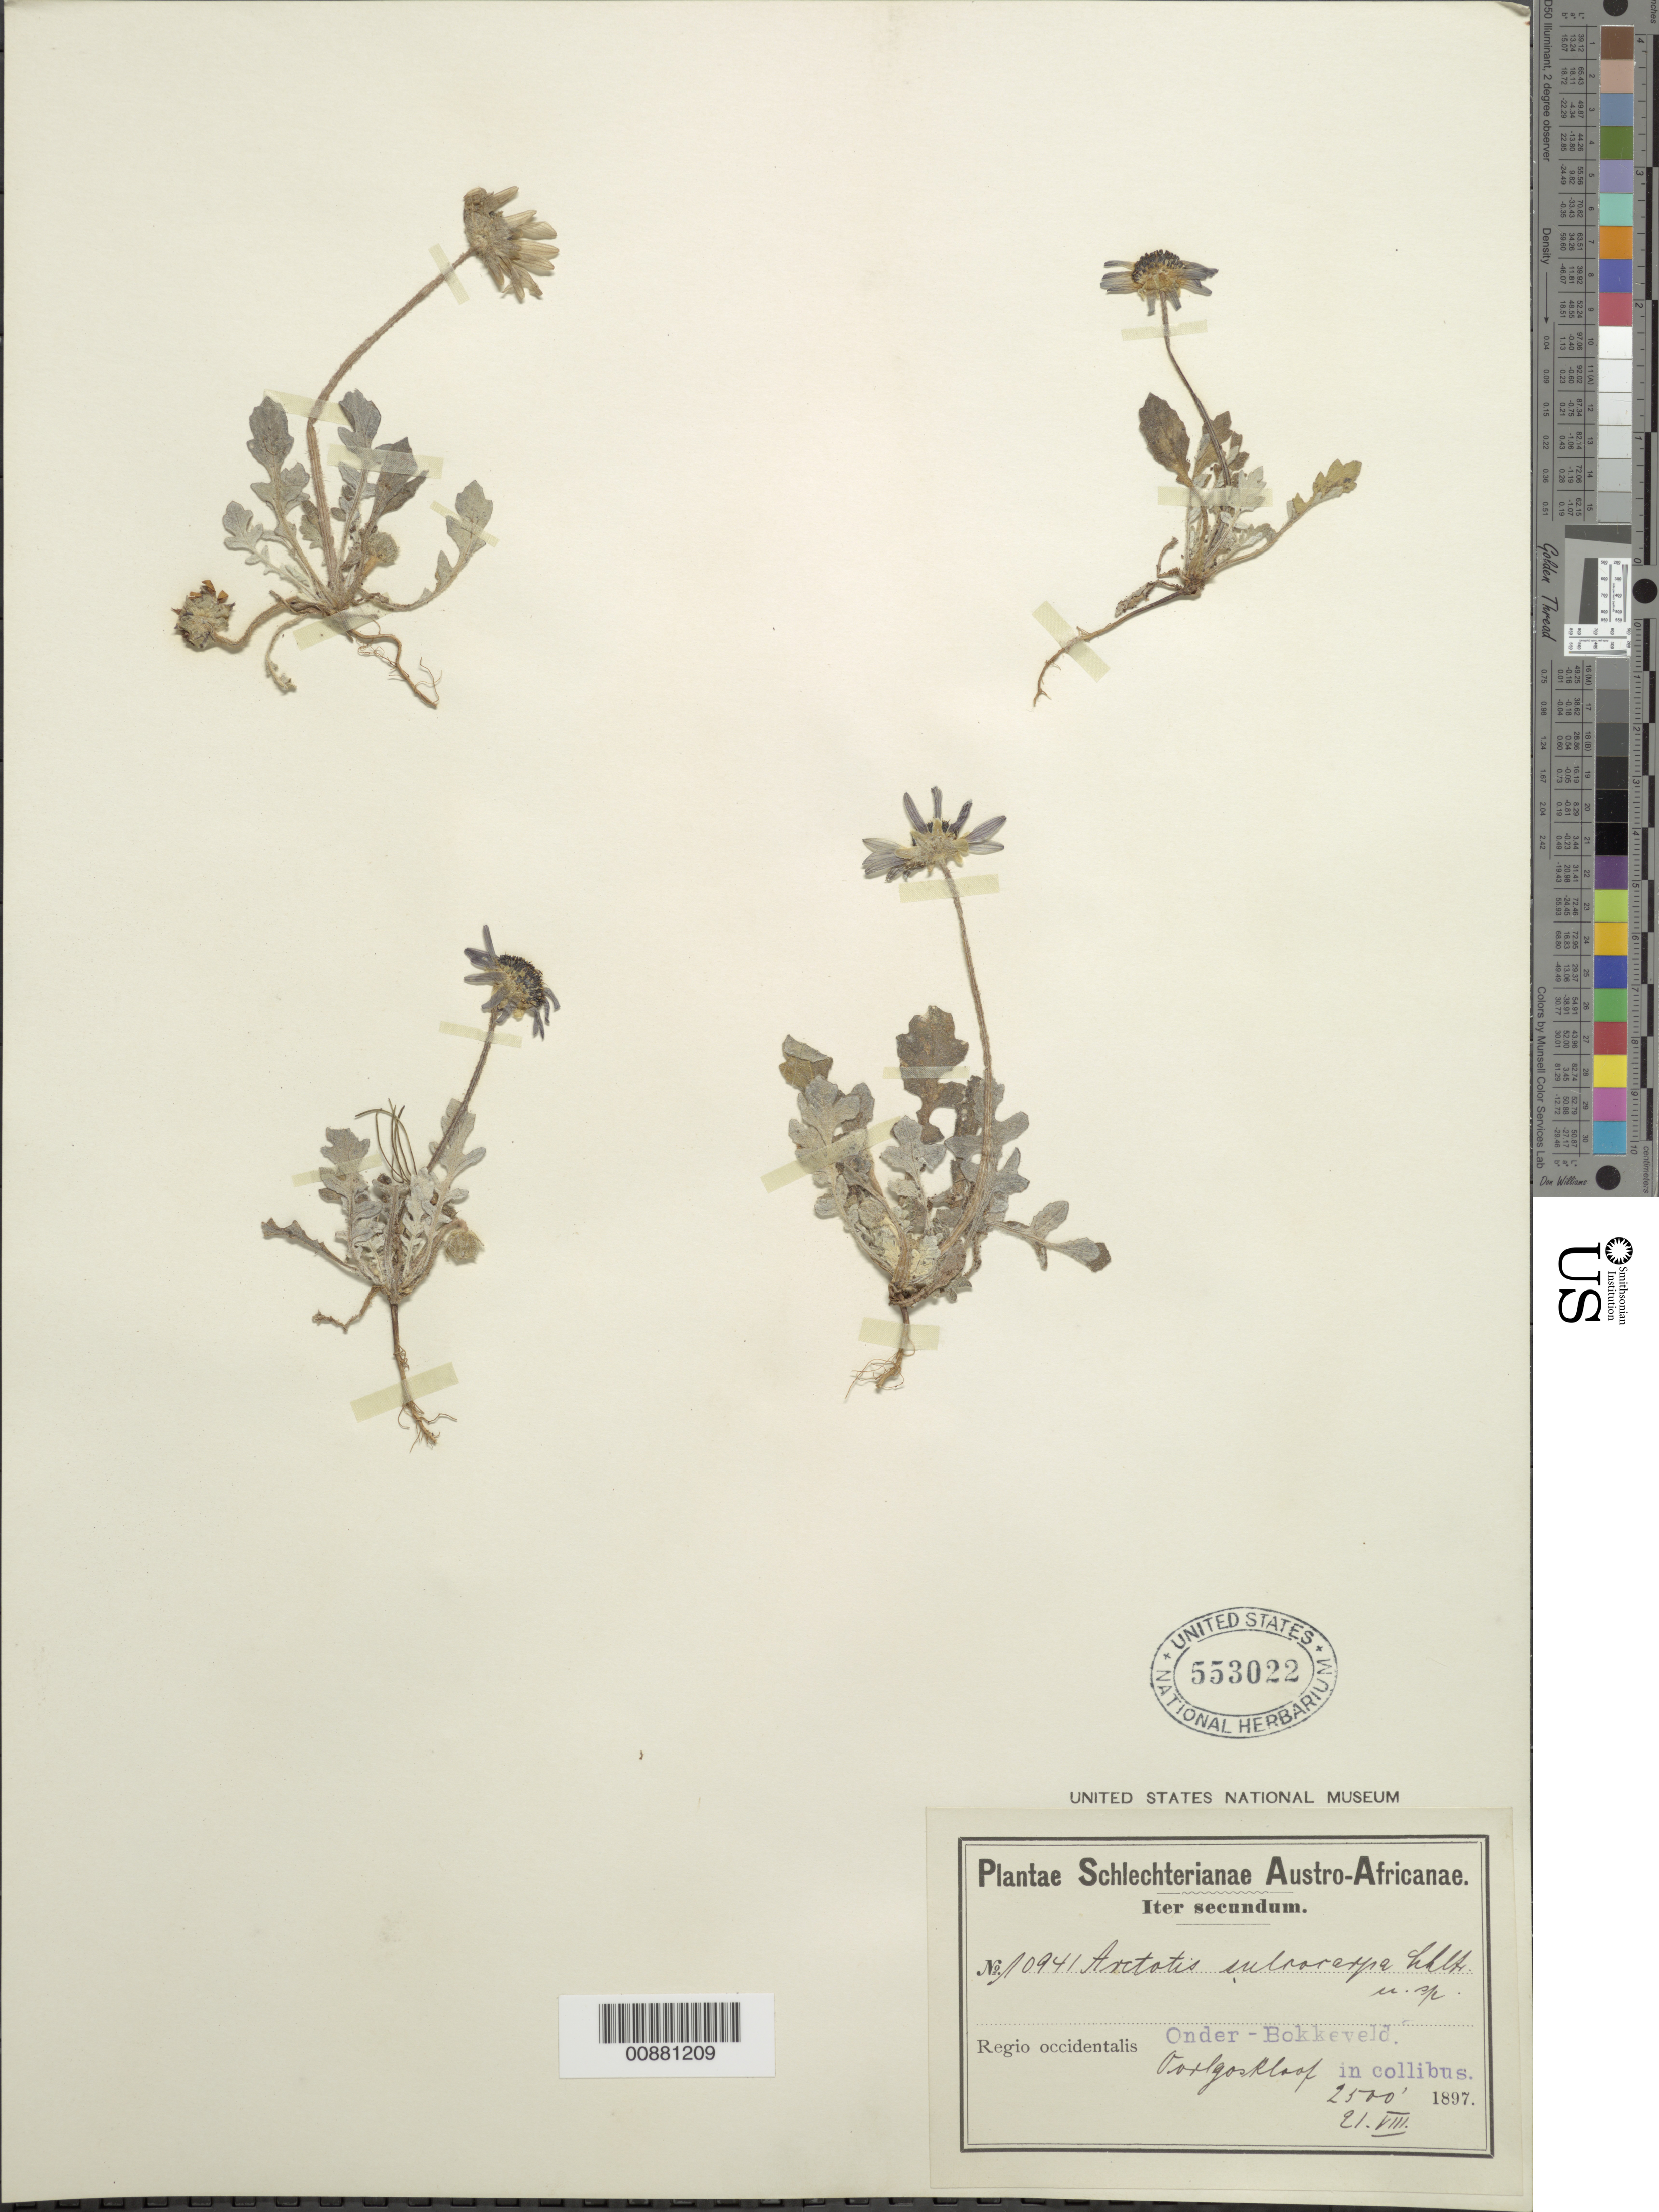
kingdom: Plantae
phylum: Tracheophyta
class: Magnoliopsida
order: Asterales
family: Asteraceae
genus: Arctotis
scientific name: Arctotis sp.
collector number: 10941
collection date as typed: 21 August 1897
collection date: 1897-08-21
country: South Africa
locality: Onder-Bokkeveld, Ovilgoskloof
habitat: Collibus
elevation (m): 762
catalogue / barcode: US 553022